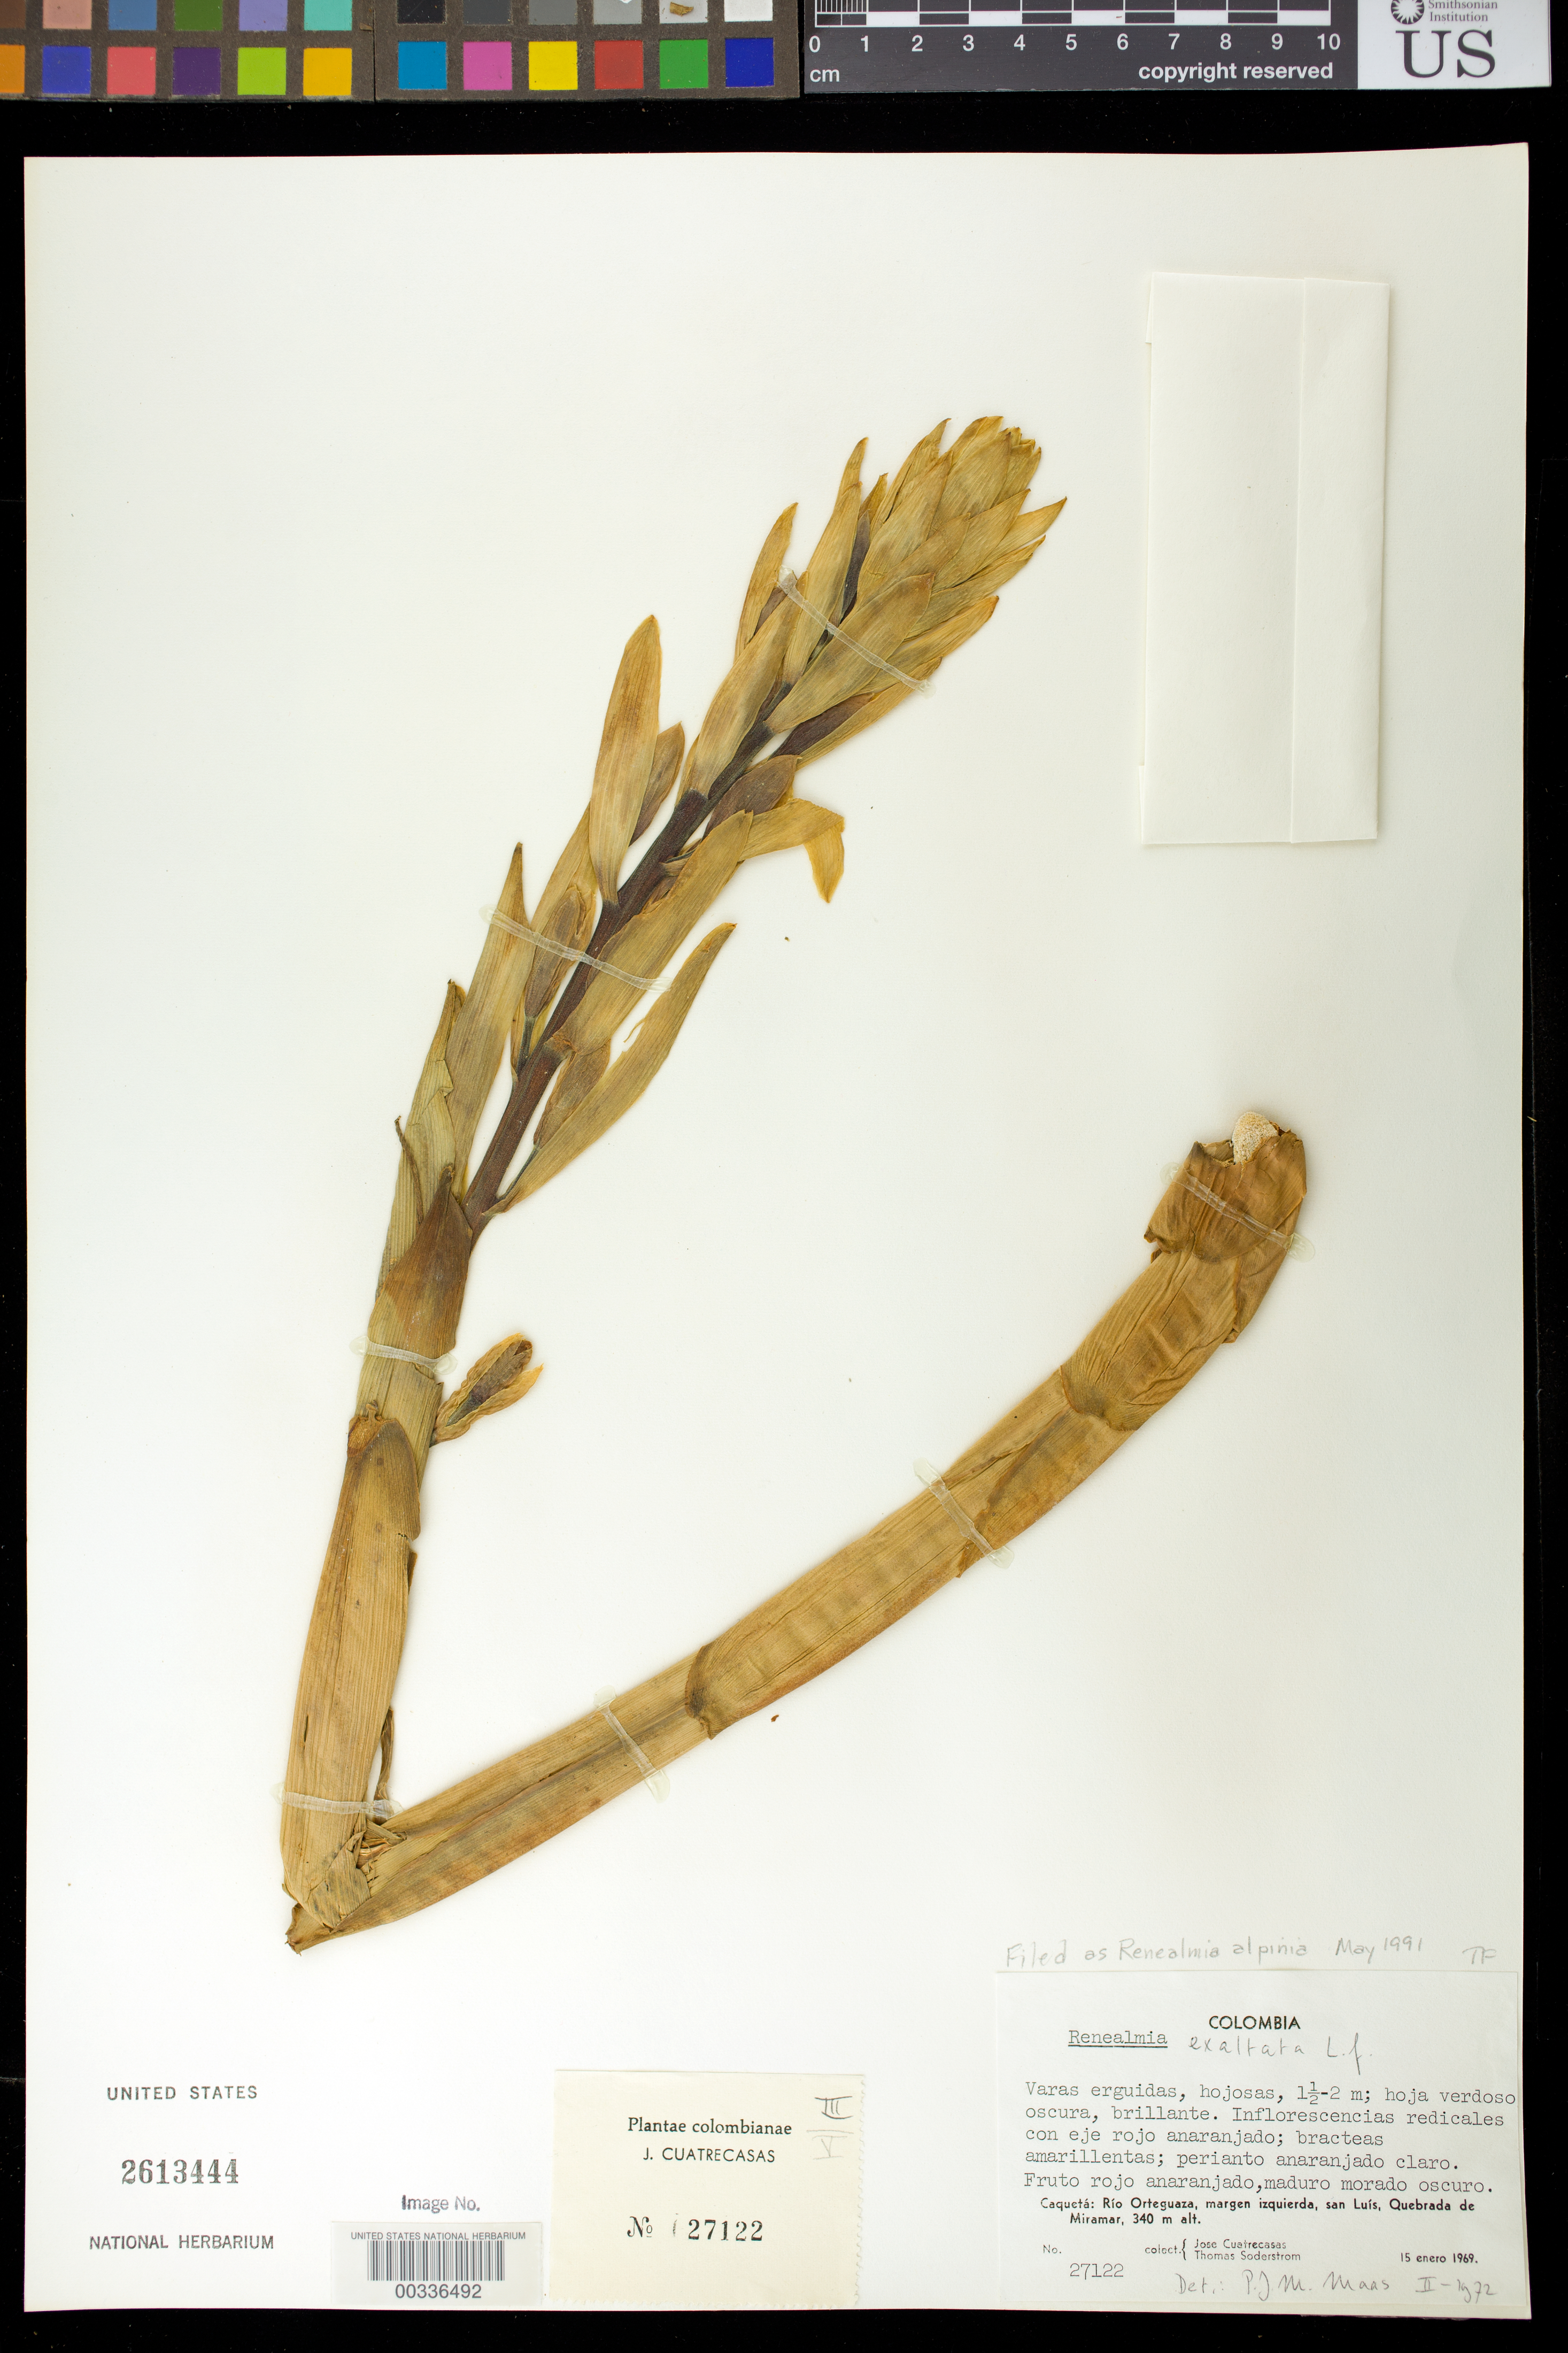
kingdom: Plantae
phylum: Tracheophyta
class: Liliopsida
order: Zingiberales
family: Zingiberaceae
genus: Renealmia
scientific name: Renealmia alpinia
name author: (Rottb.) Maas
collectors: J. Cuatrecasas & T. R. Soderstrom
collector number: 27122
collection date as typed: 15 Jan 1969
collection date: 1969-01-15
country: Colombia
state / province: Caquetá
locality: Rio Ortequaza, Margen Izquierda, San Luis, Quebrada de Miramar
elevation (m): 340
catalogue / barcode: US 2613444